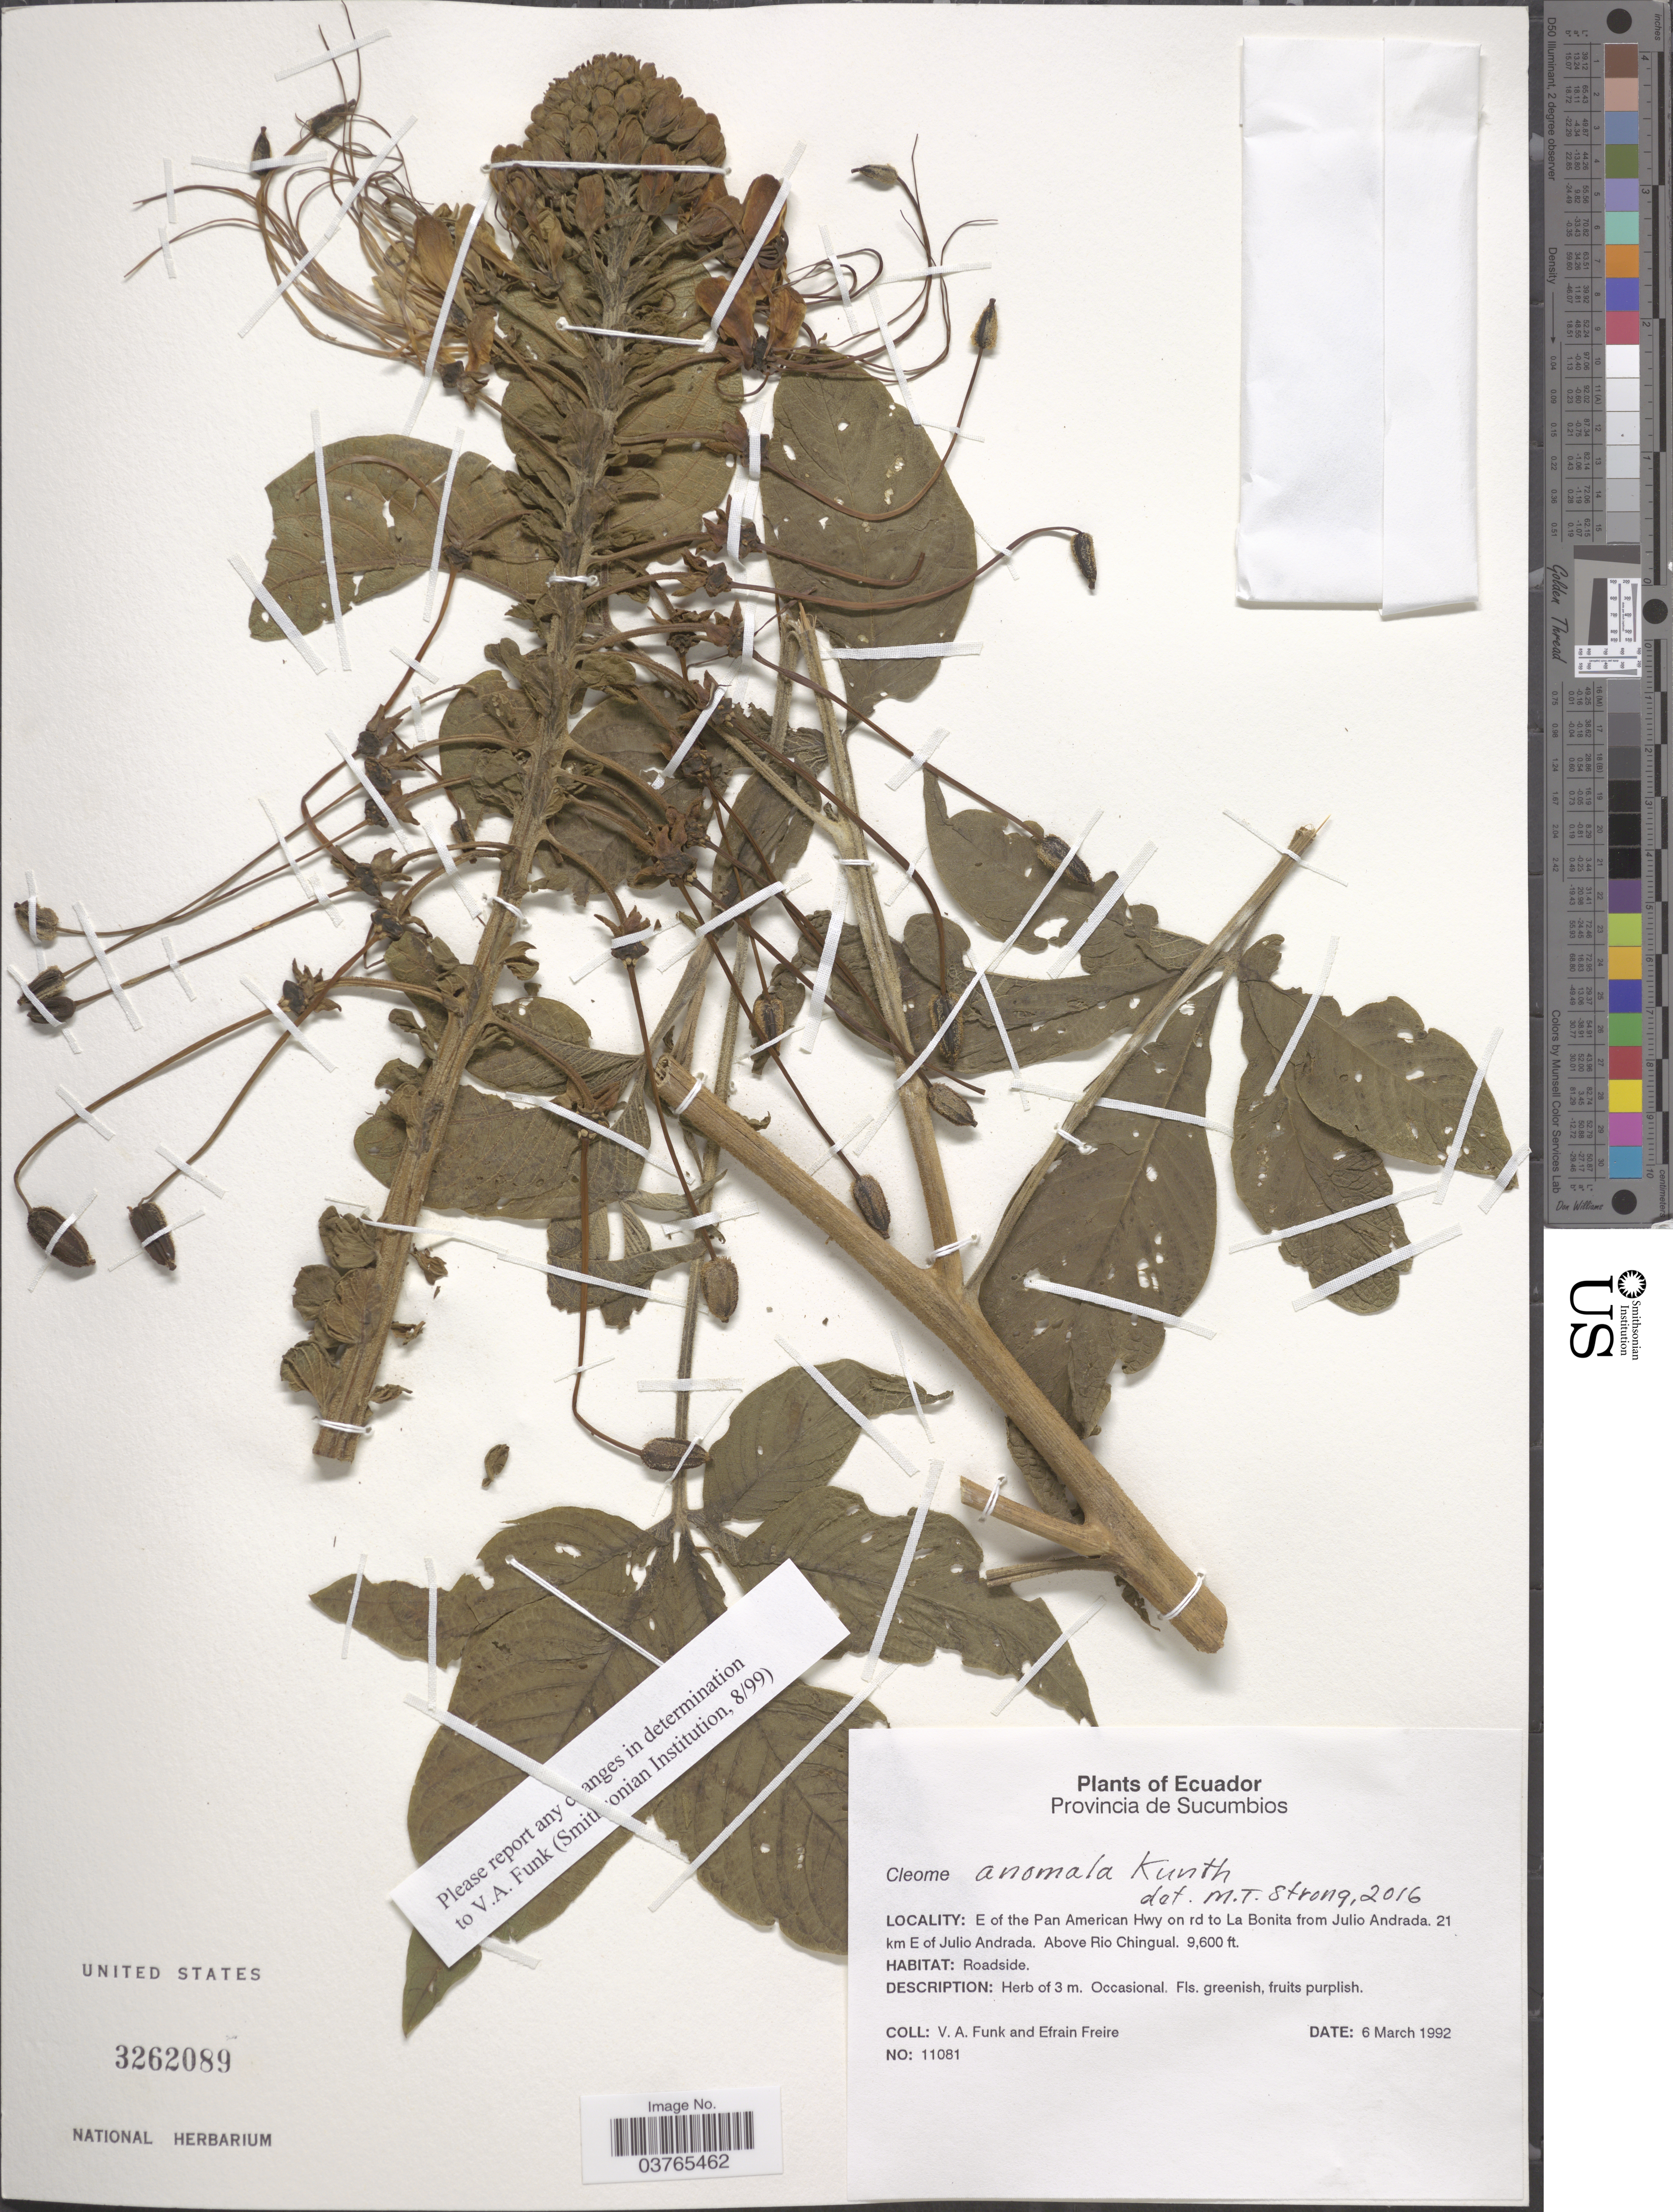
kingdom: Plantae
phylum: Tracheophyta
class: Magnoliopsida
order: Brassicales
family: Cleomaceae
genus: Andinocleome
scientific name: Andinocleome anomala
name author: (Kunth) Iltis ex E.M. McGinty & Roalson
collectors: V. Funk & E. Freire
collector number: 11081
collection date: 1992-03-06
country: Ecuador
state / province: Sucumbíos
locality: E of the Pan American Hwy on rd to La Bonita from Julio Andrada. 21 km. E of Julio Andrada. Above Rio Chingual.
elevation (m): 2926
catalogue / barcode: US 3262089